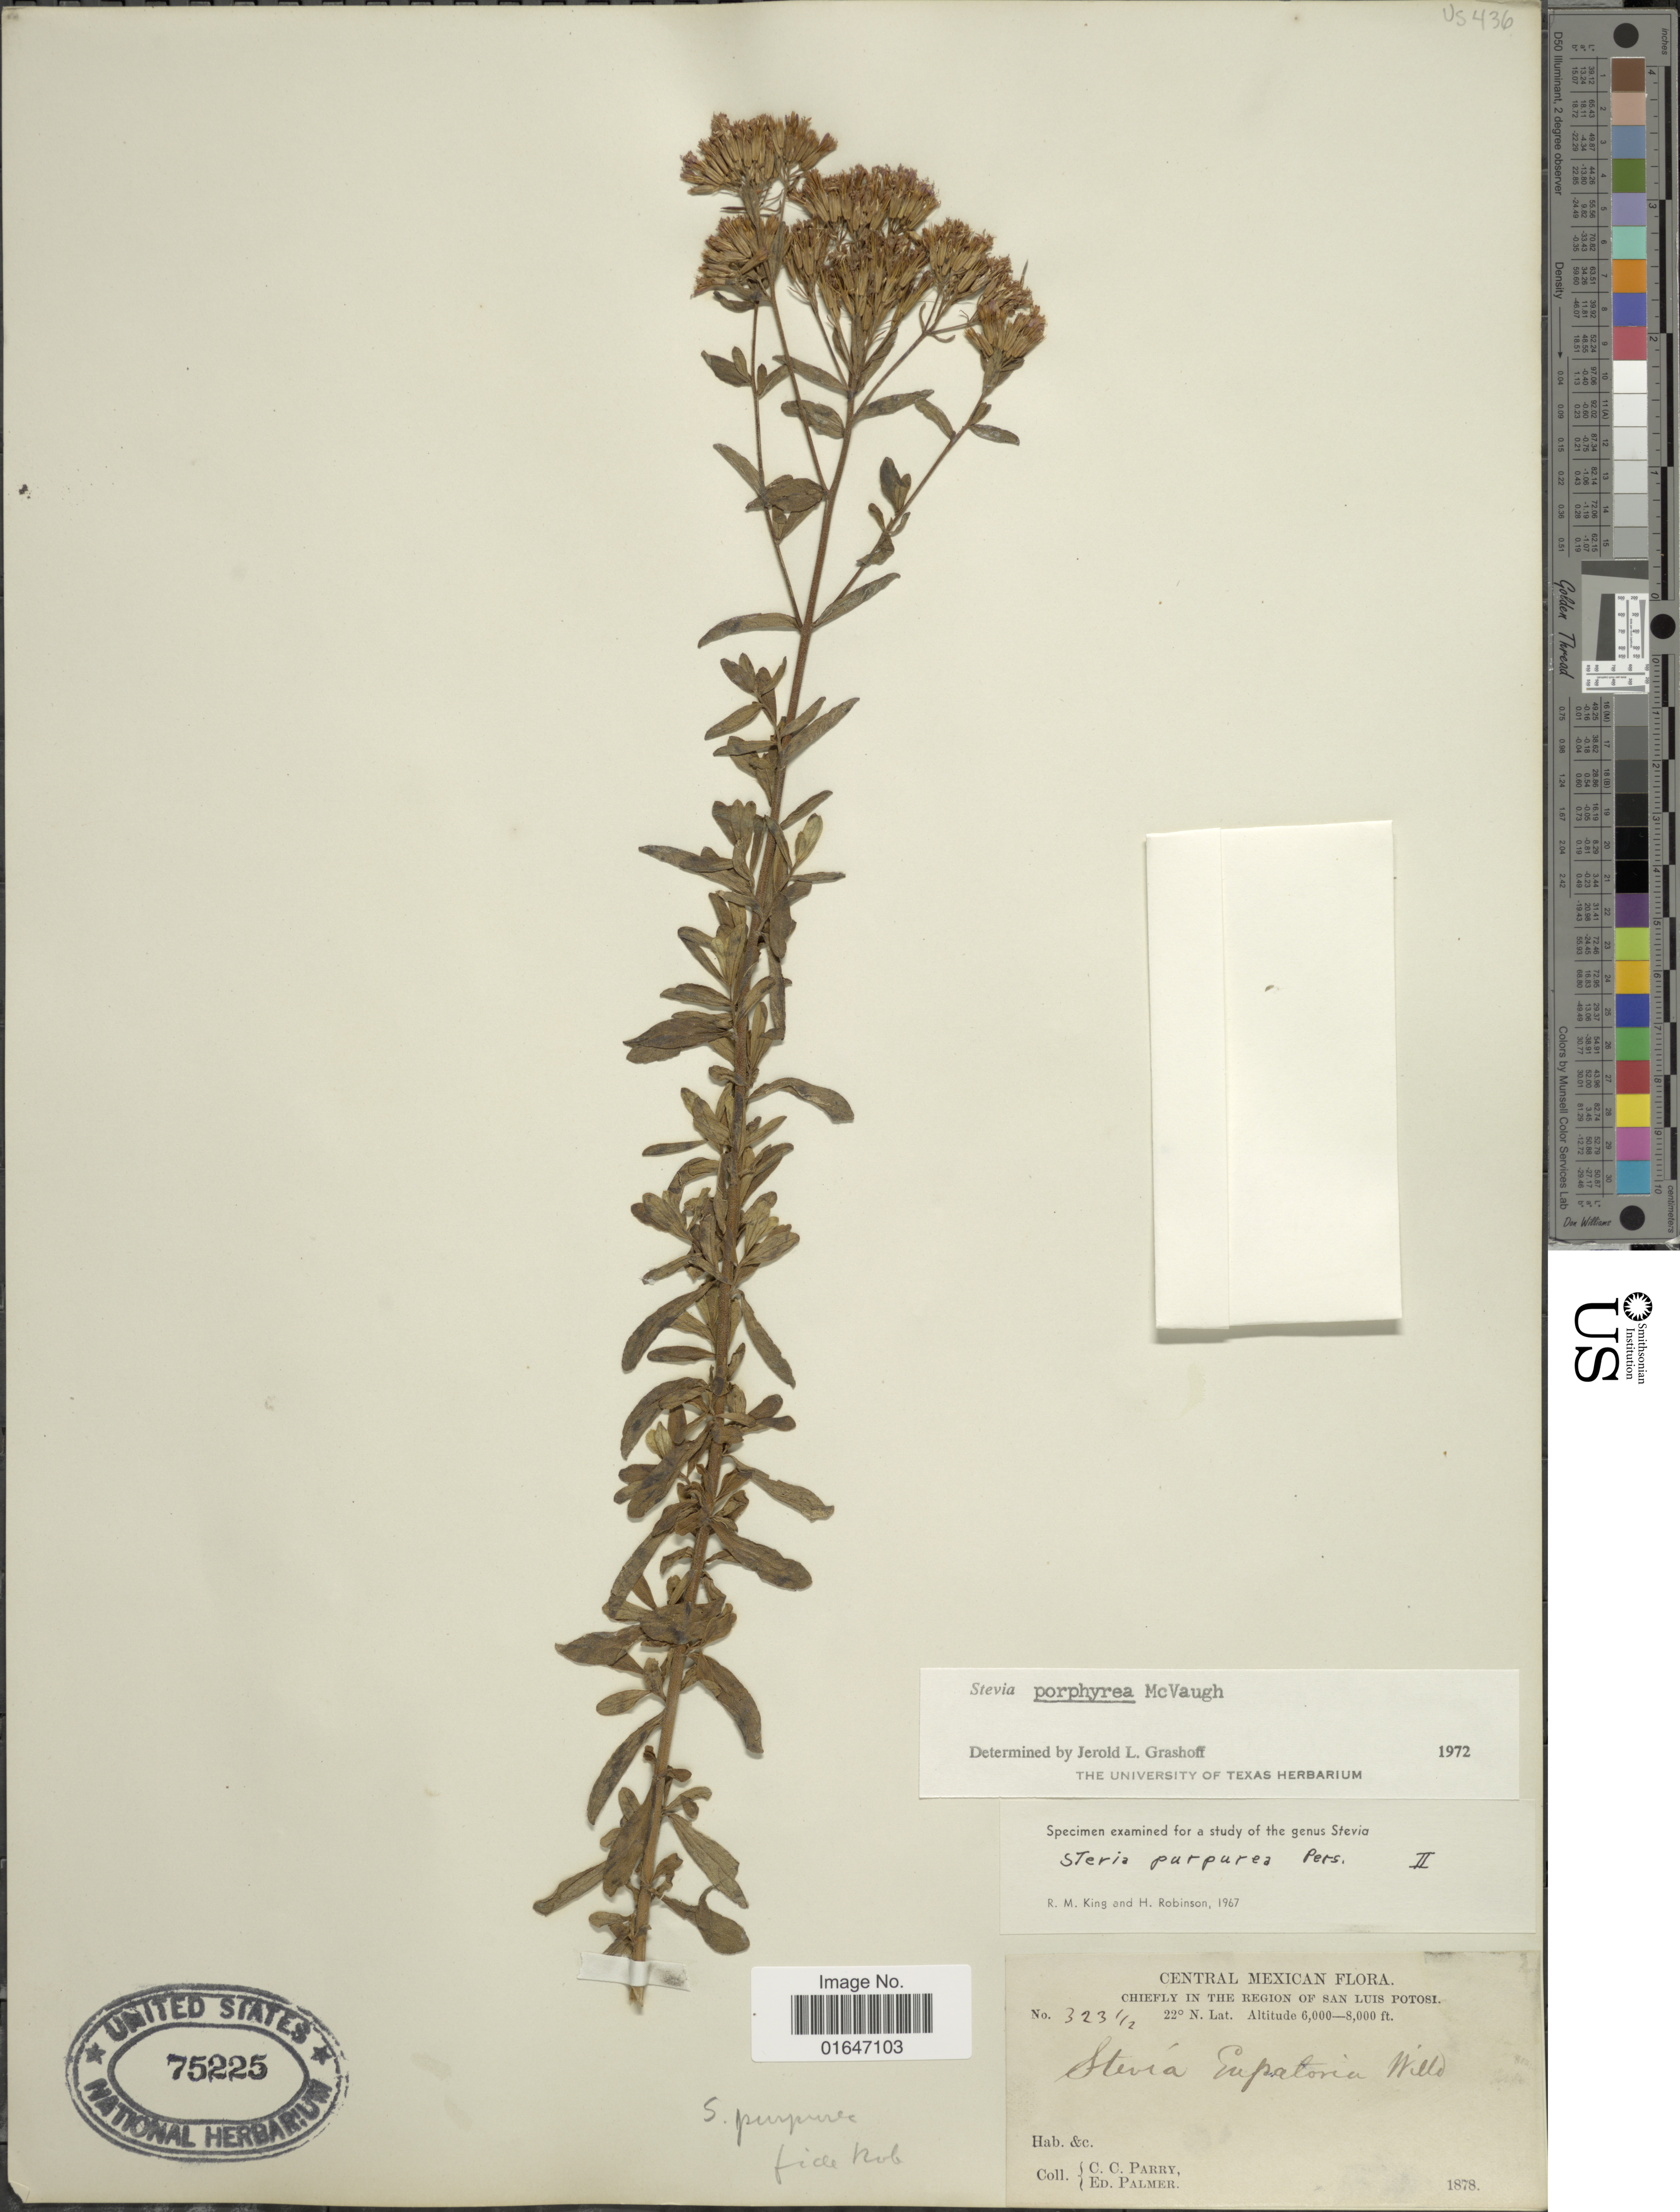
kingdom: Plantae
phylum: Tracheophyta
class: Magnoliopsida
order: Asterales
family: Asteraceae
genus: Stevia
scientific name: Stevia porphyrea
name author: McVaugh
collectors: C. C. Parry & E. Palmer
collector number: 323½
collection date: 1878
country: Mexico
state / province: San Luis Potosí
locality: Chiefly in the region of San Luis Potosi.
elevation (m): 1829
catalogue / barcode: US 75225